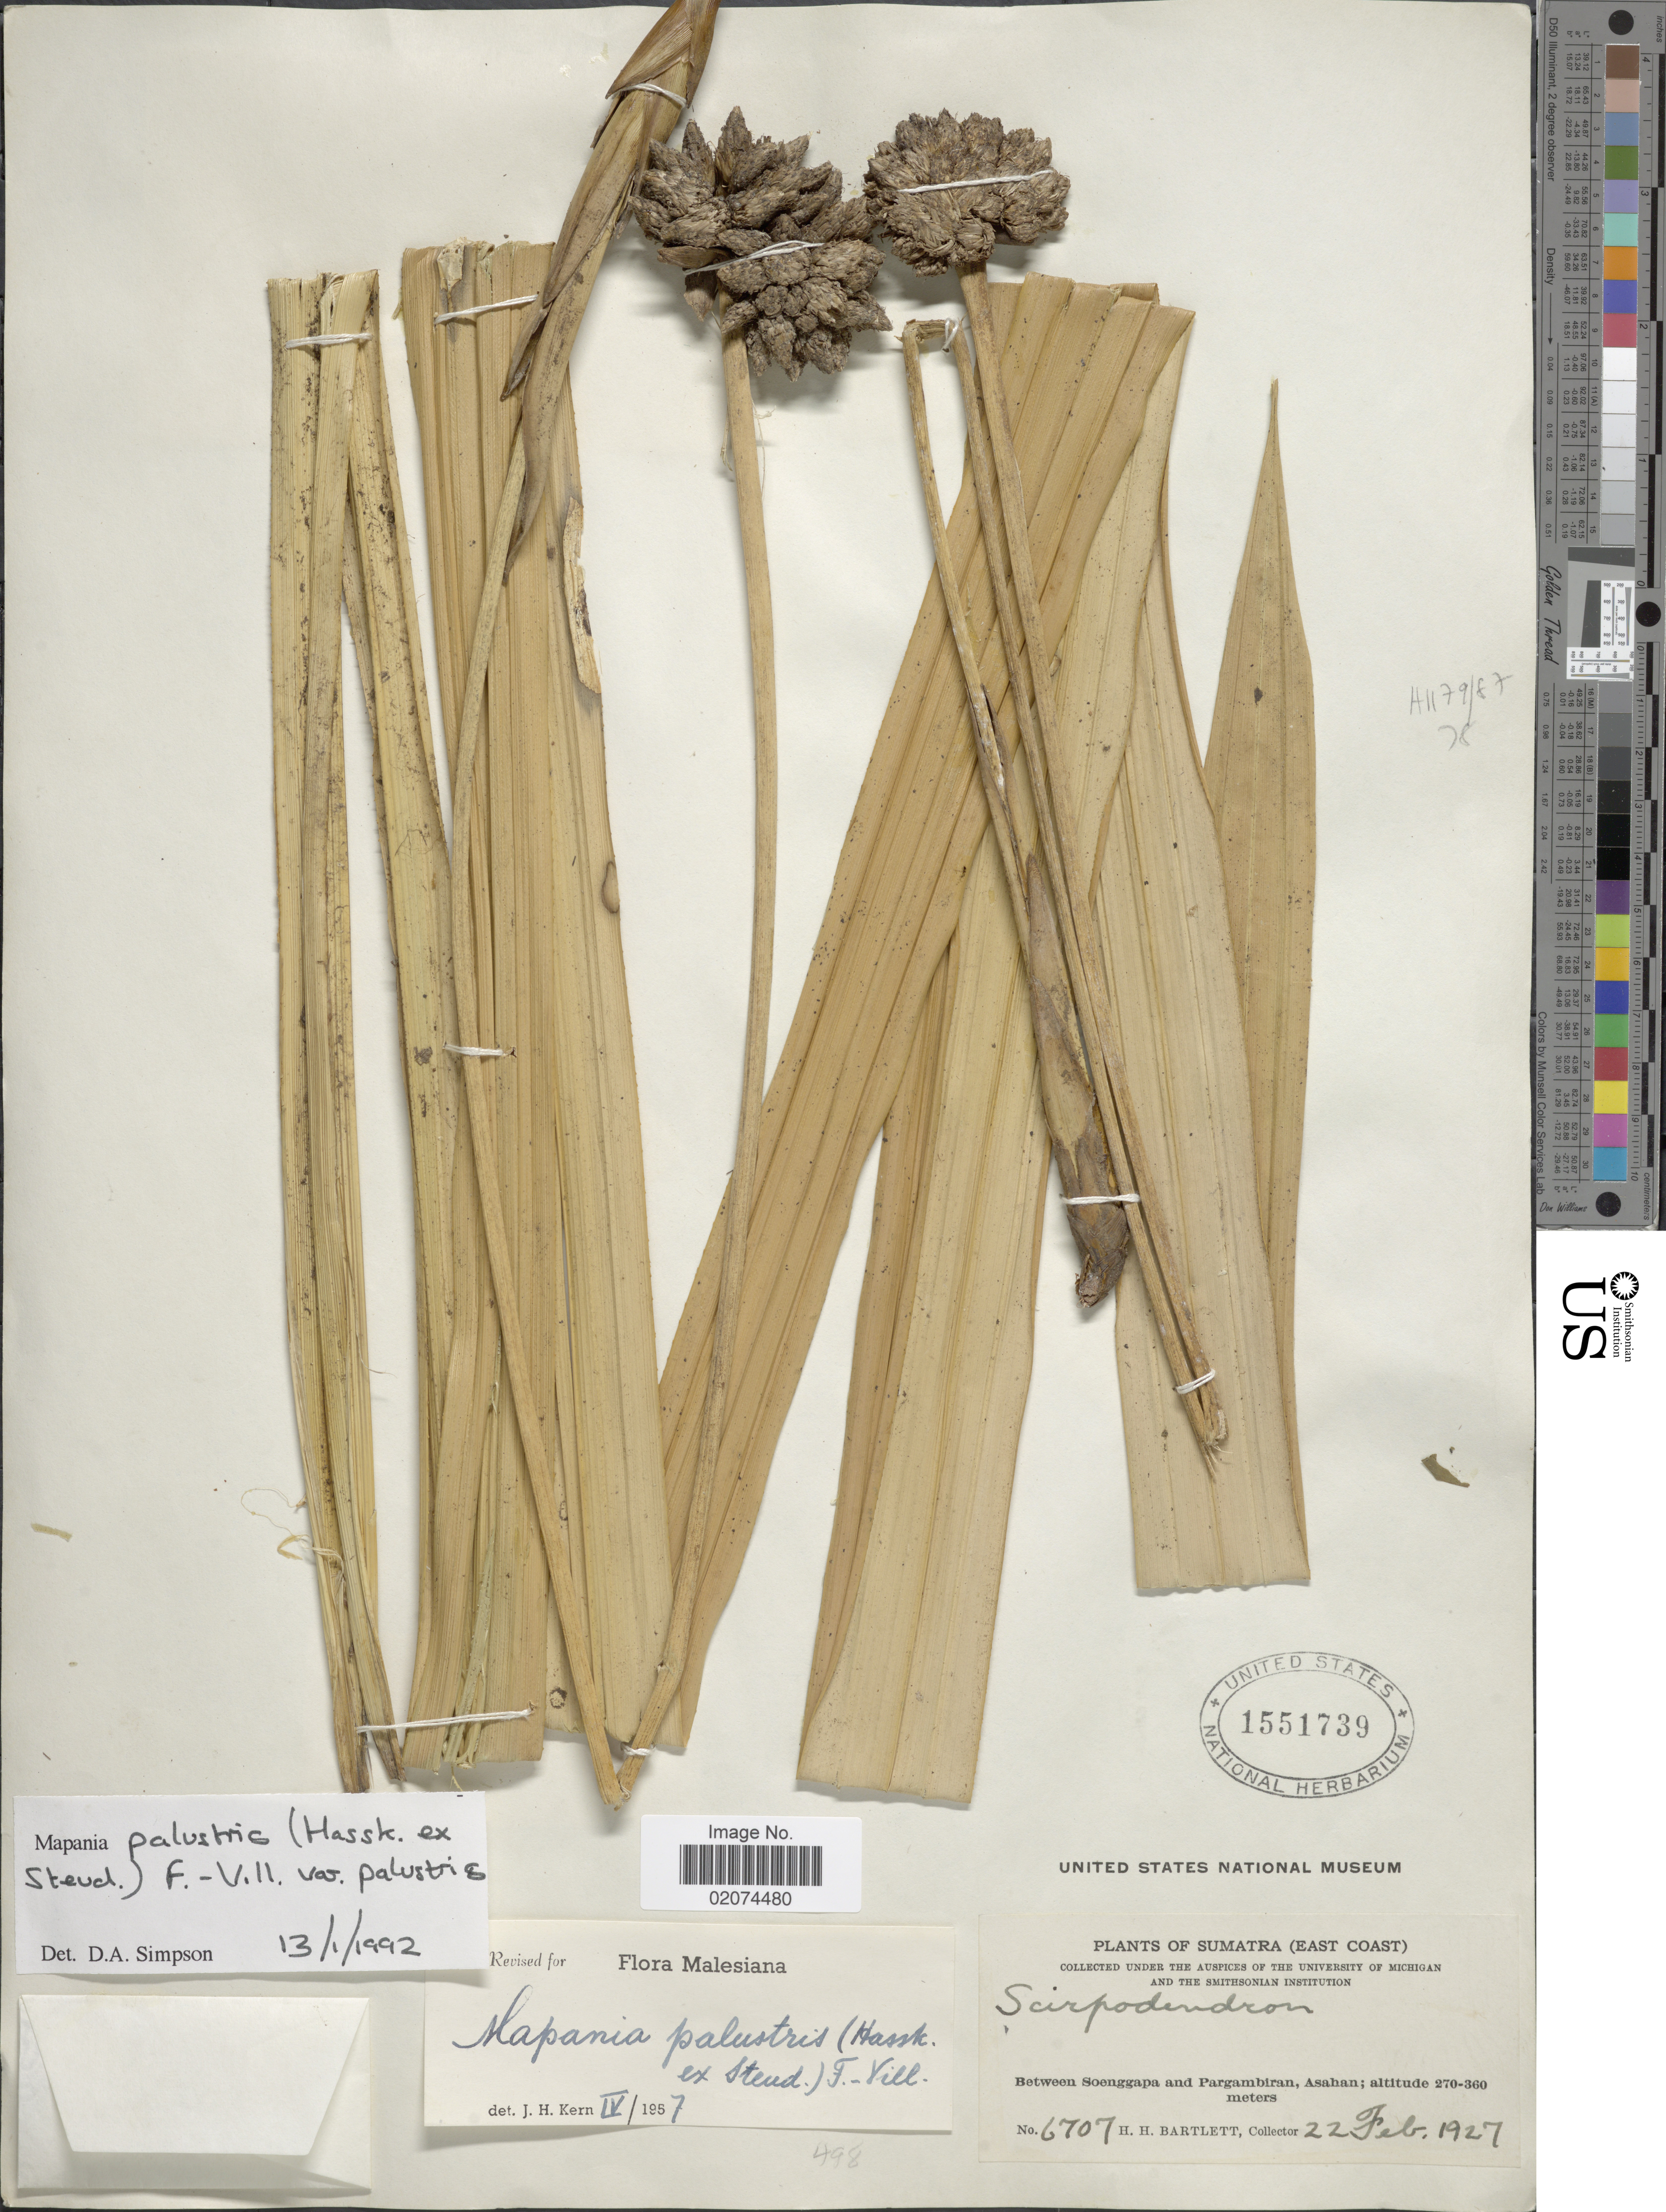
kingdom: Plantae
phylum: Tracheophyta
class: Liliopsida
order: Poales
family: Cyperaceae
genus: Mapania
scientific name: Mapania palustris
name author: (Hassk. ex Steud.) Fern.-Vill.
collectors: H. H. Bartlett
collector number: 6707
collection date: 1927-02-22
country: Indonesia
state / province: Sumatra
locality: East Coast. Between Soenggapa and Pargambiran, Asahan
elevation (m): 270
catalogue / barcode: US 1551739